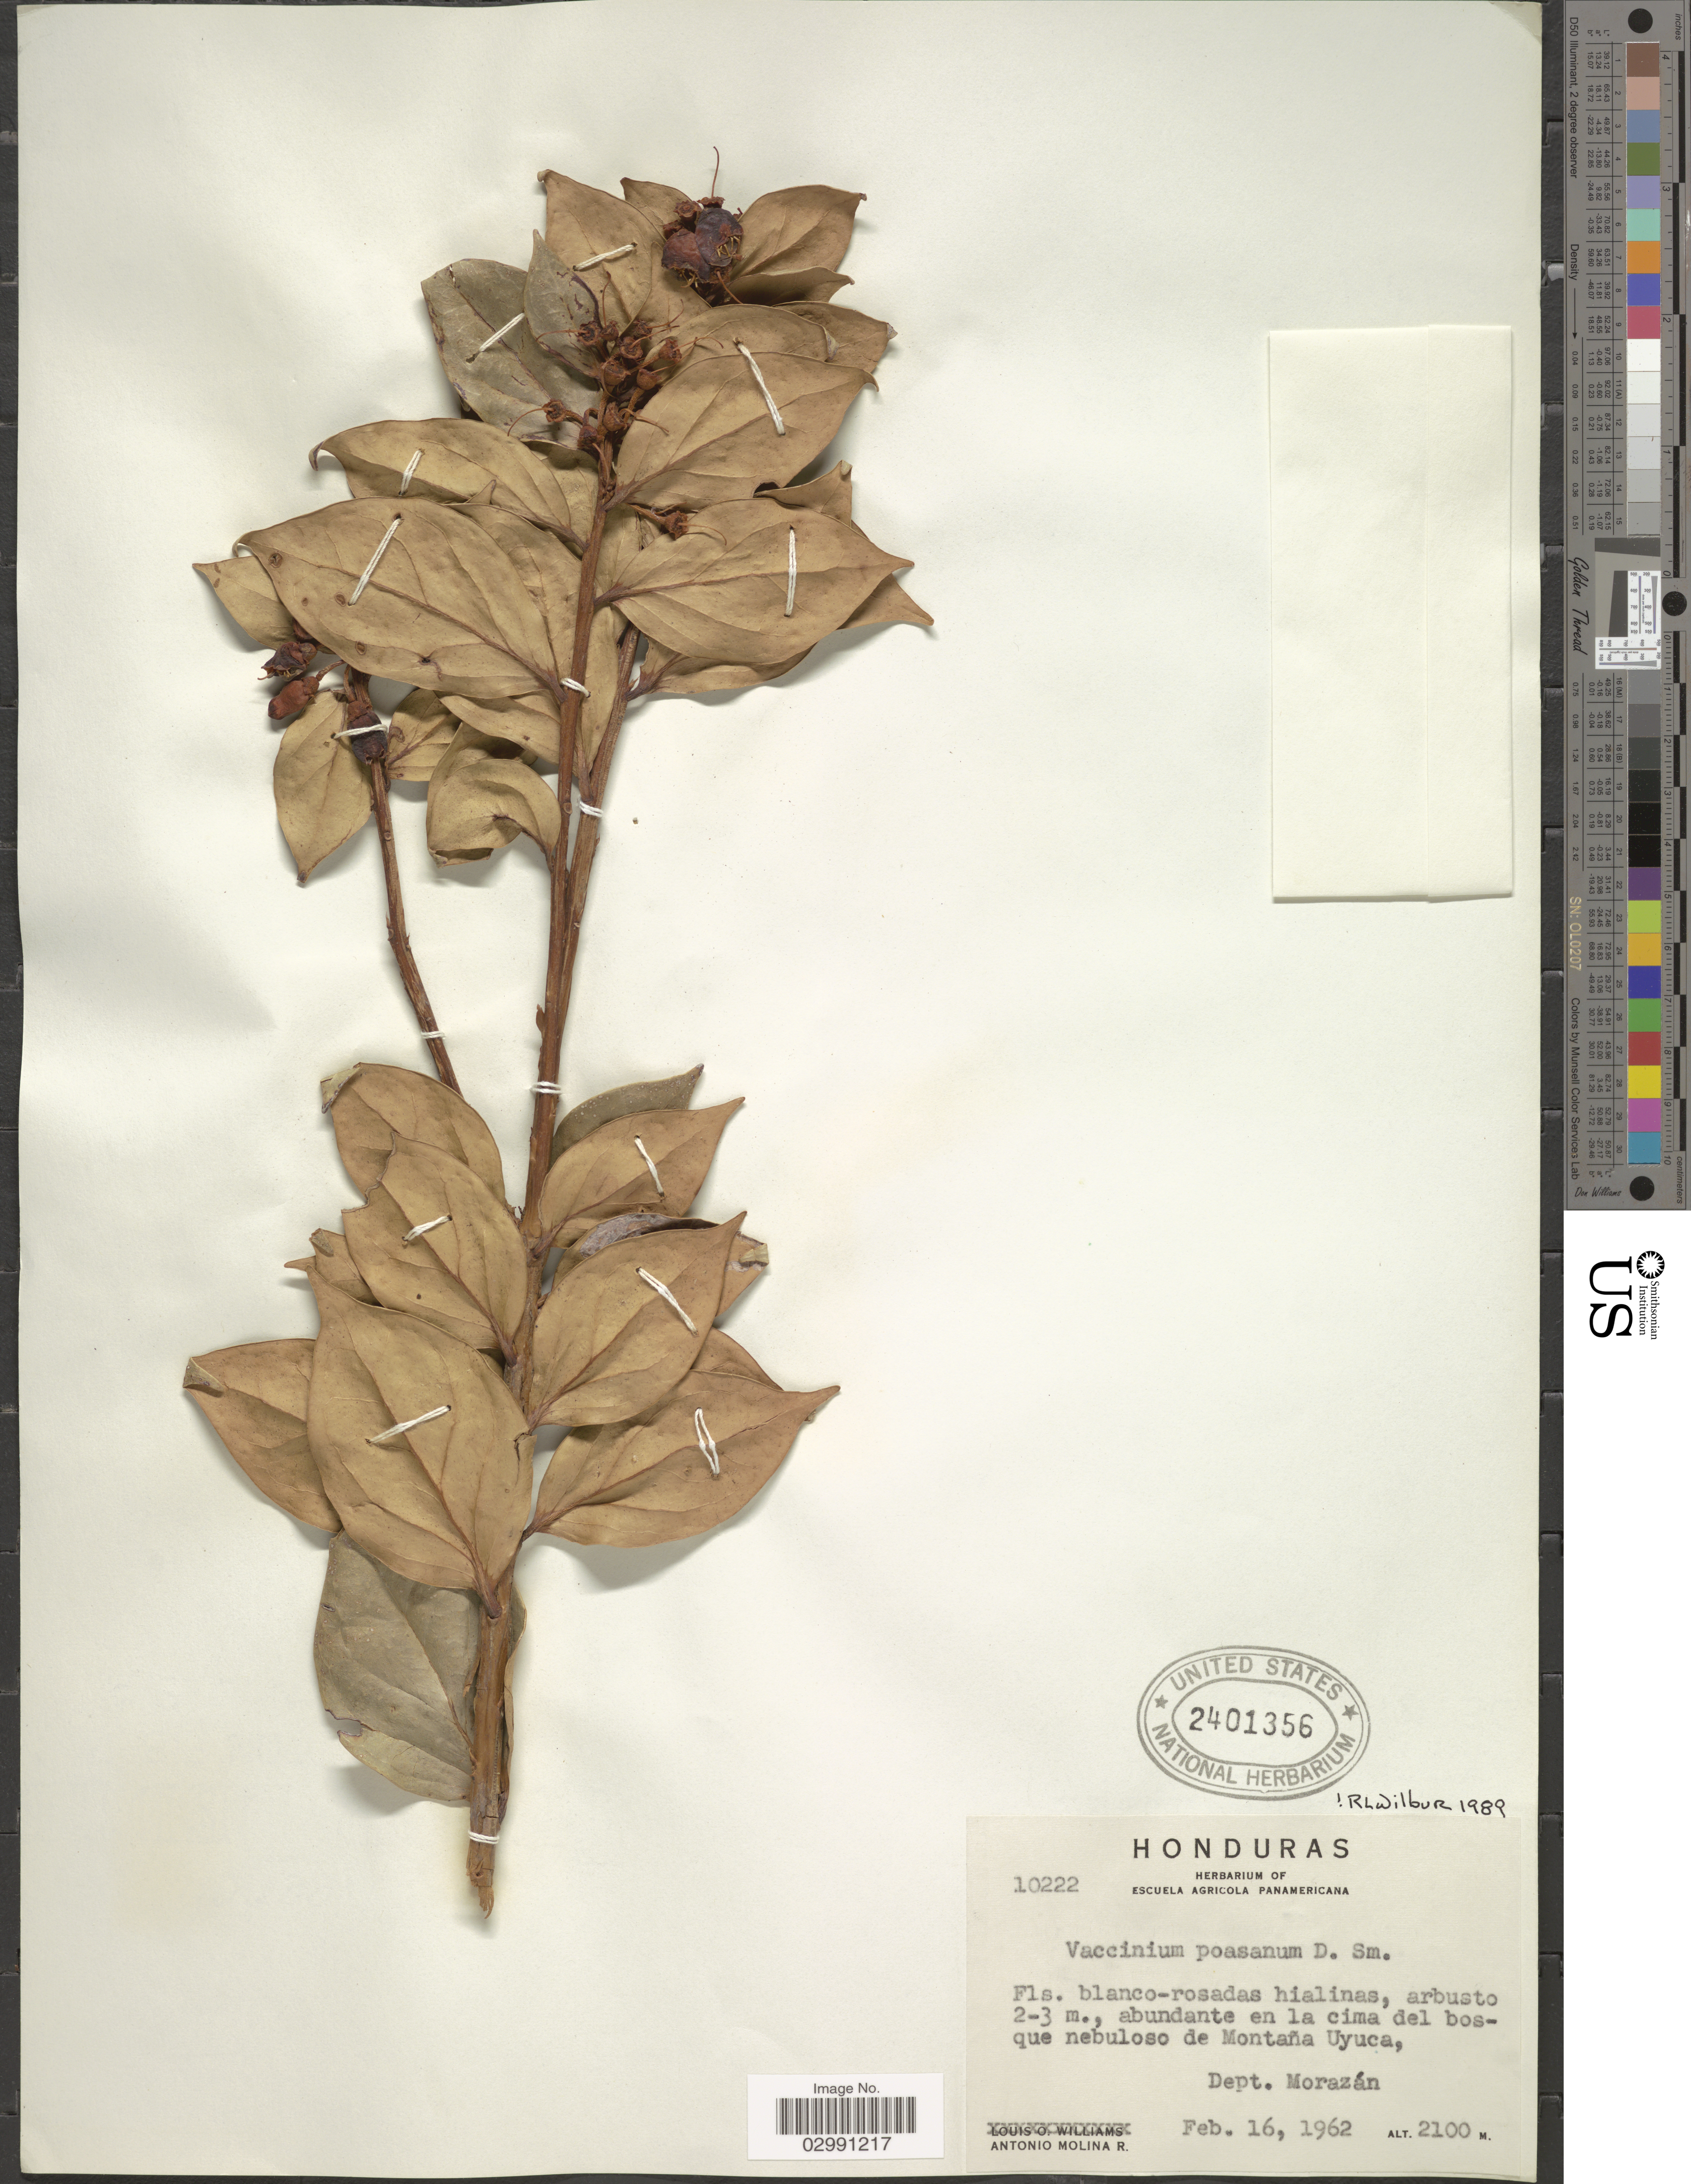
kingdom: Plantae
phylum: Tracheophyta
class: Magnoliopsida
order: Ericales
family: Ericaceae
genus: Vaccinium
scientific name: Vaccinium poasanum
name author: Donn. Sm.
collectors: A. Molina R.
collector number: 10222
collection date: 1962-02-16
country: Honduras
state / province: Fco. Morazán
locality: En la cima del bosque nebuloso de Montaña Uyuca, Dept. Morazán.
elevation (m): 2100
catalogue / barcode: US 2401356